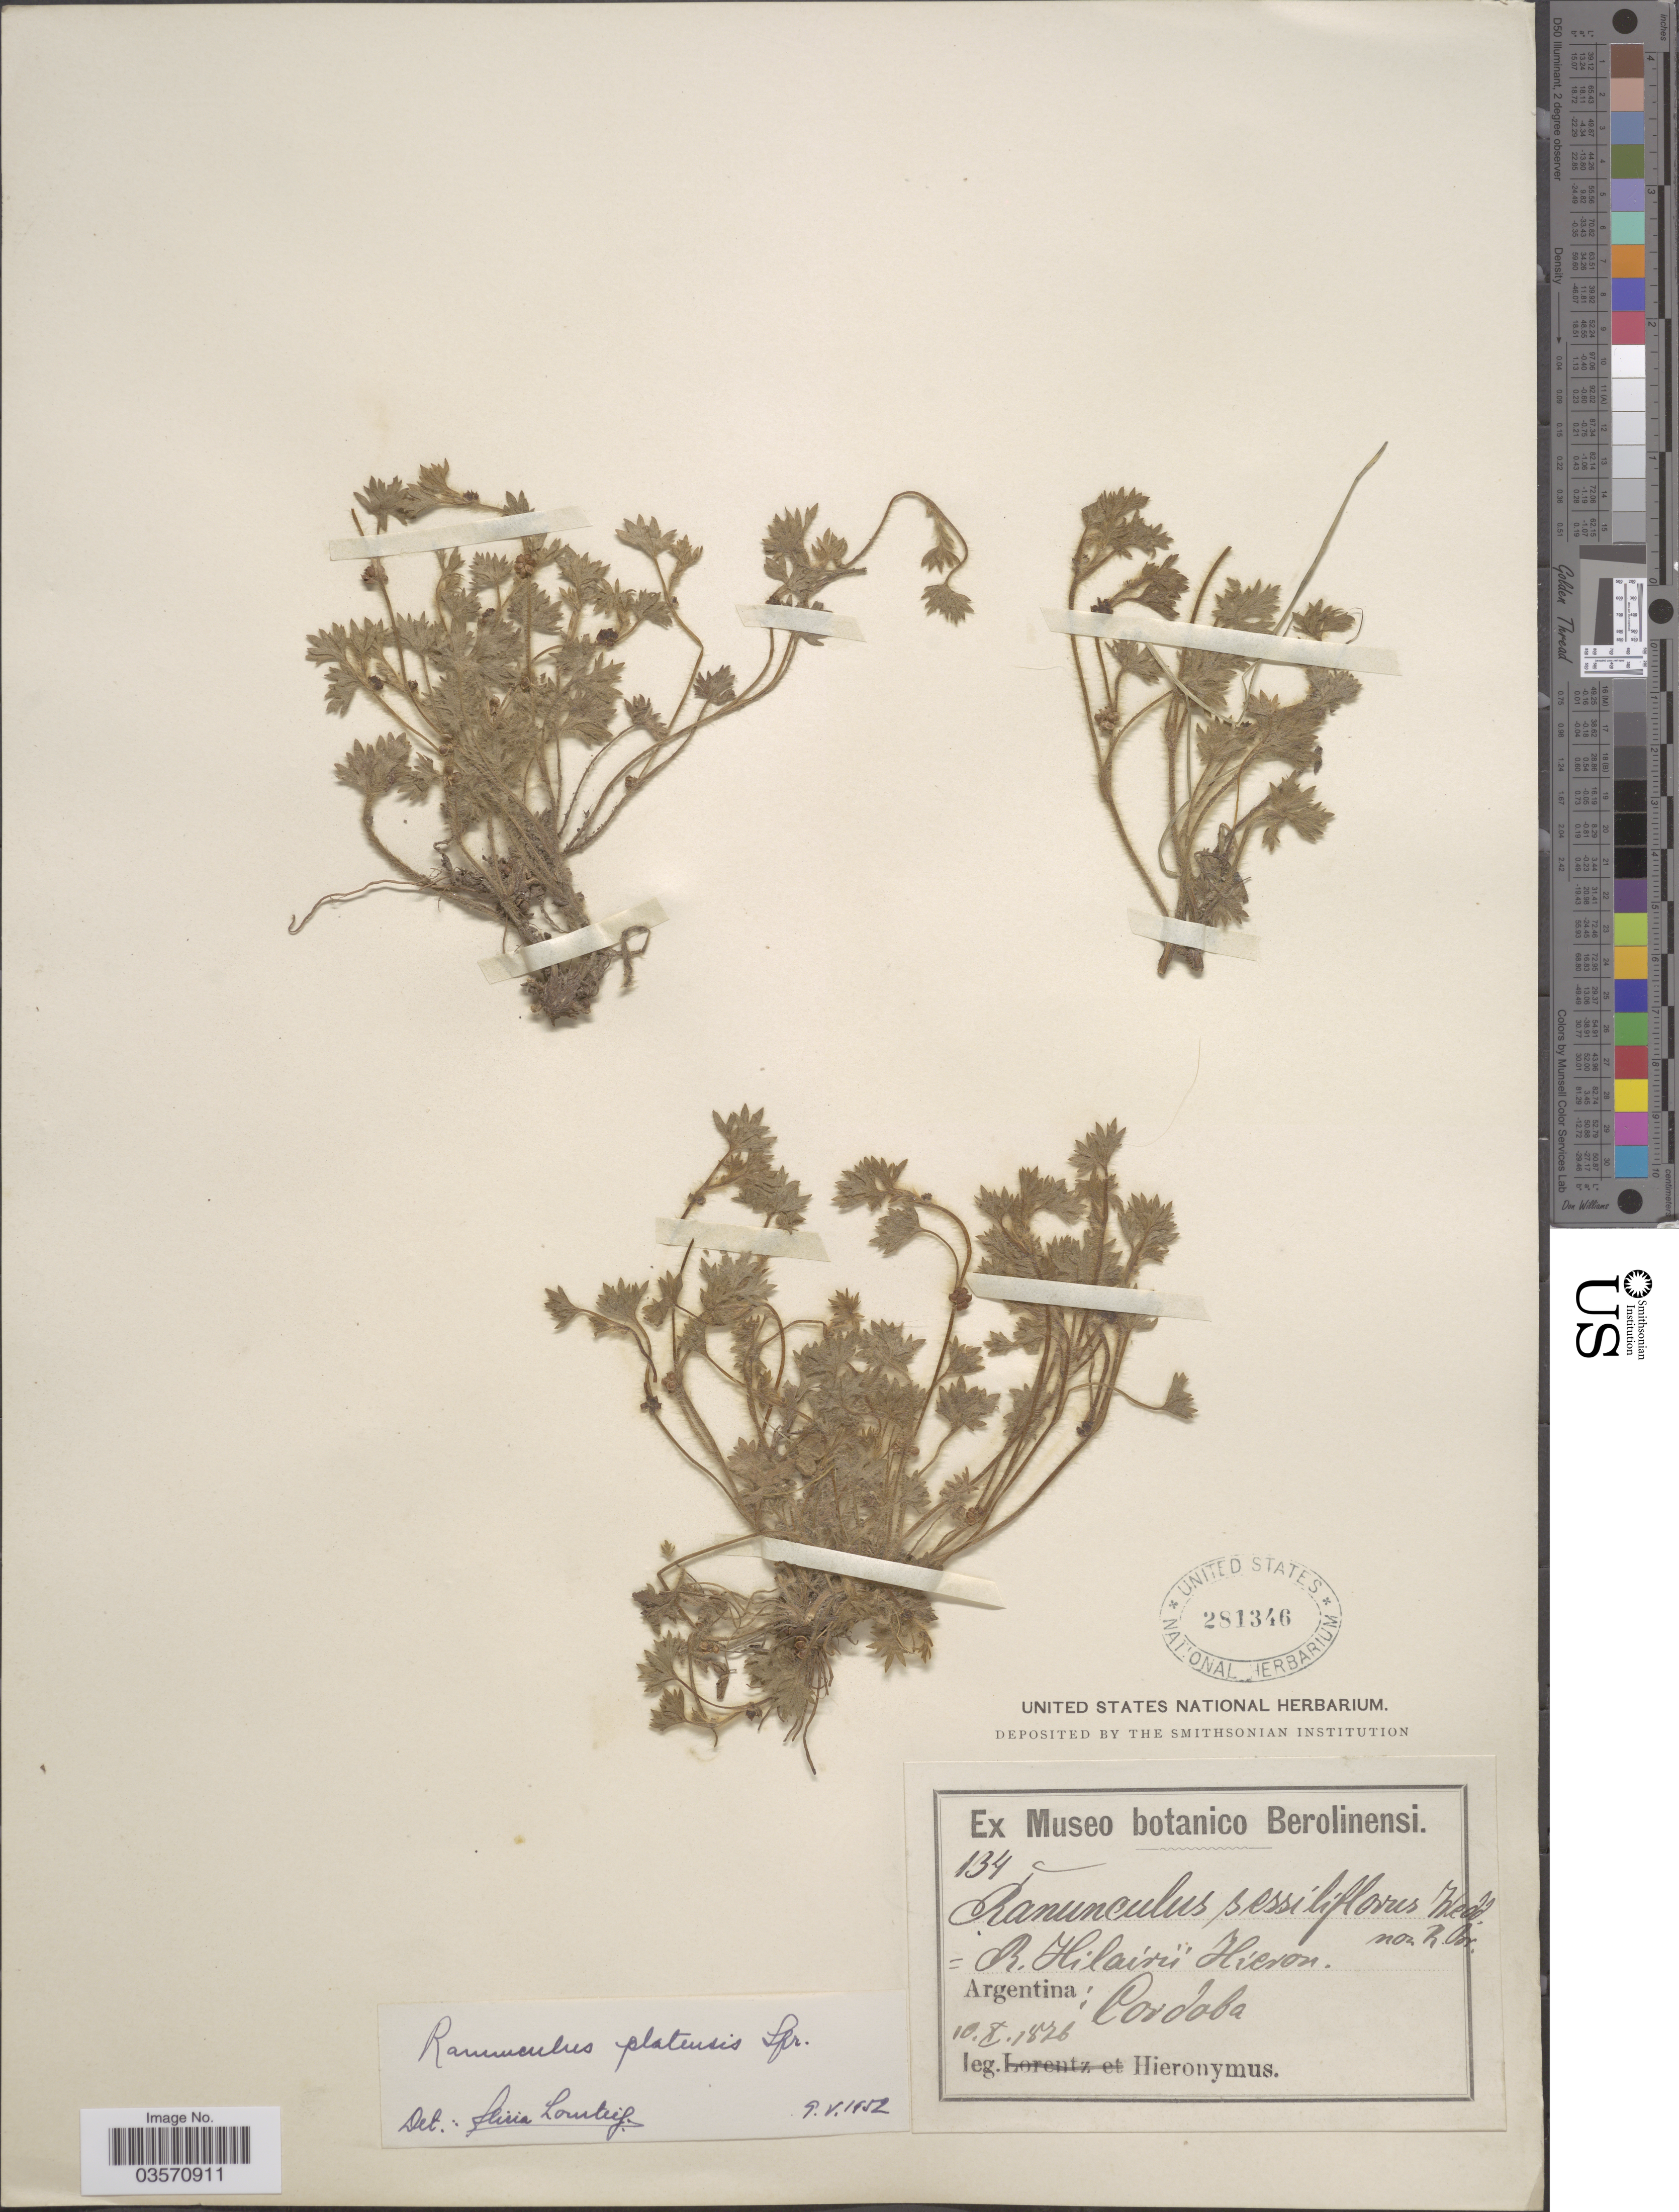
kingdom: Plantae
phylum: Tracheophyta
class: Magnoliopsida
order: Ranunculales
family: Ranunculaceae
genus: Ranunculus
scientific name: Ranunculus platensis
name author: Spreng.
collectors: -. Hieronymus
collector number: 134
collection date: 1876-08-10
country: Argentina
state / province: Cordoba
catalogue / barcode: US 281346